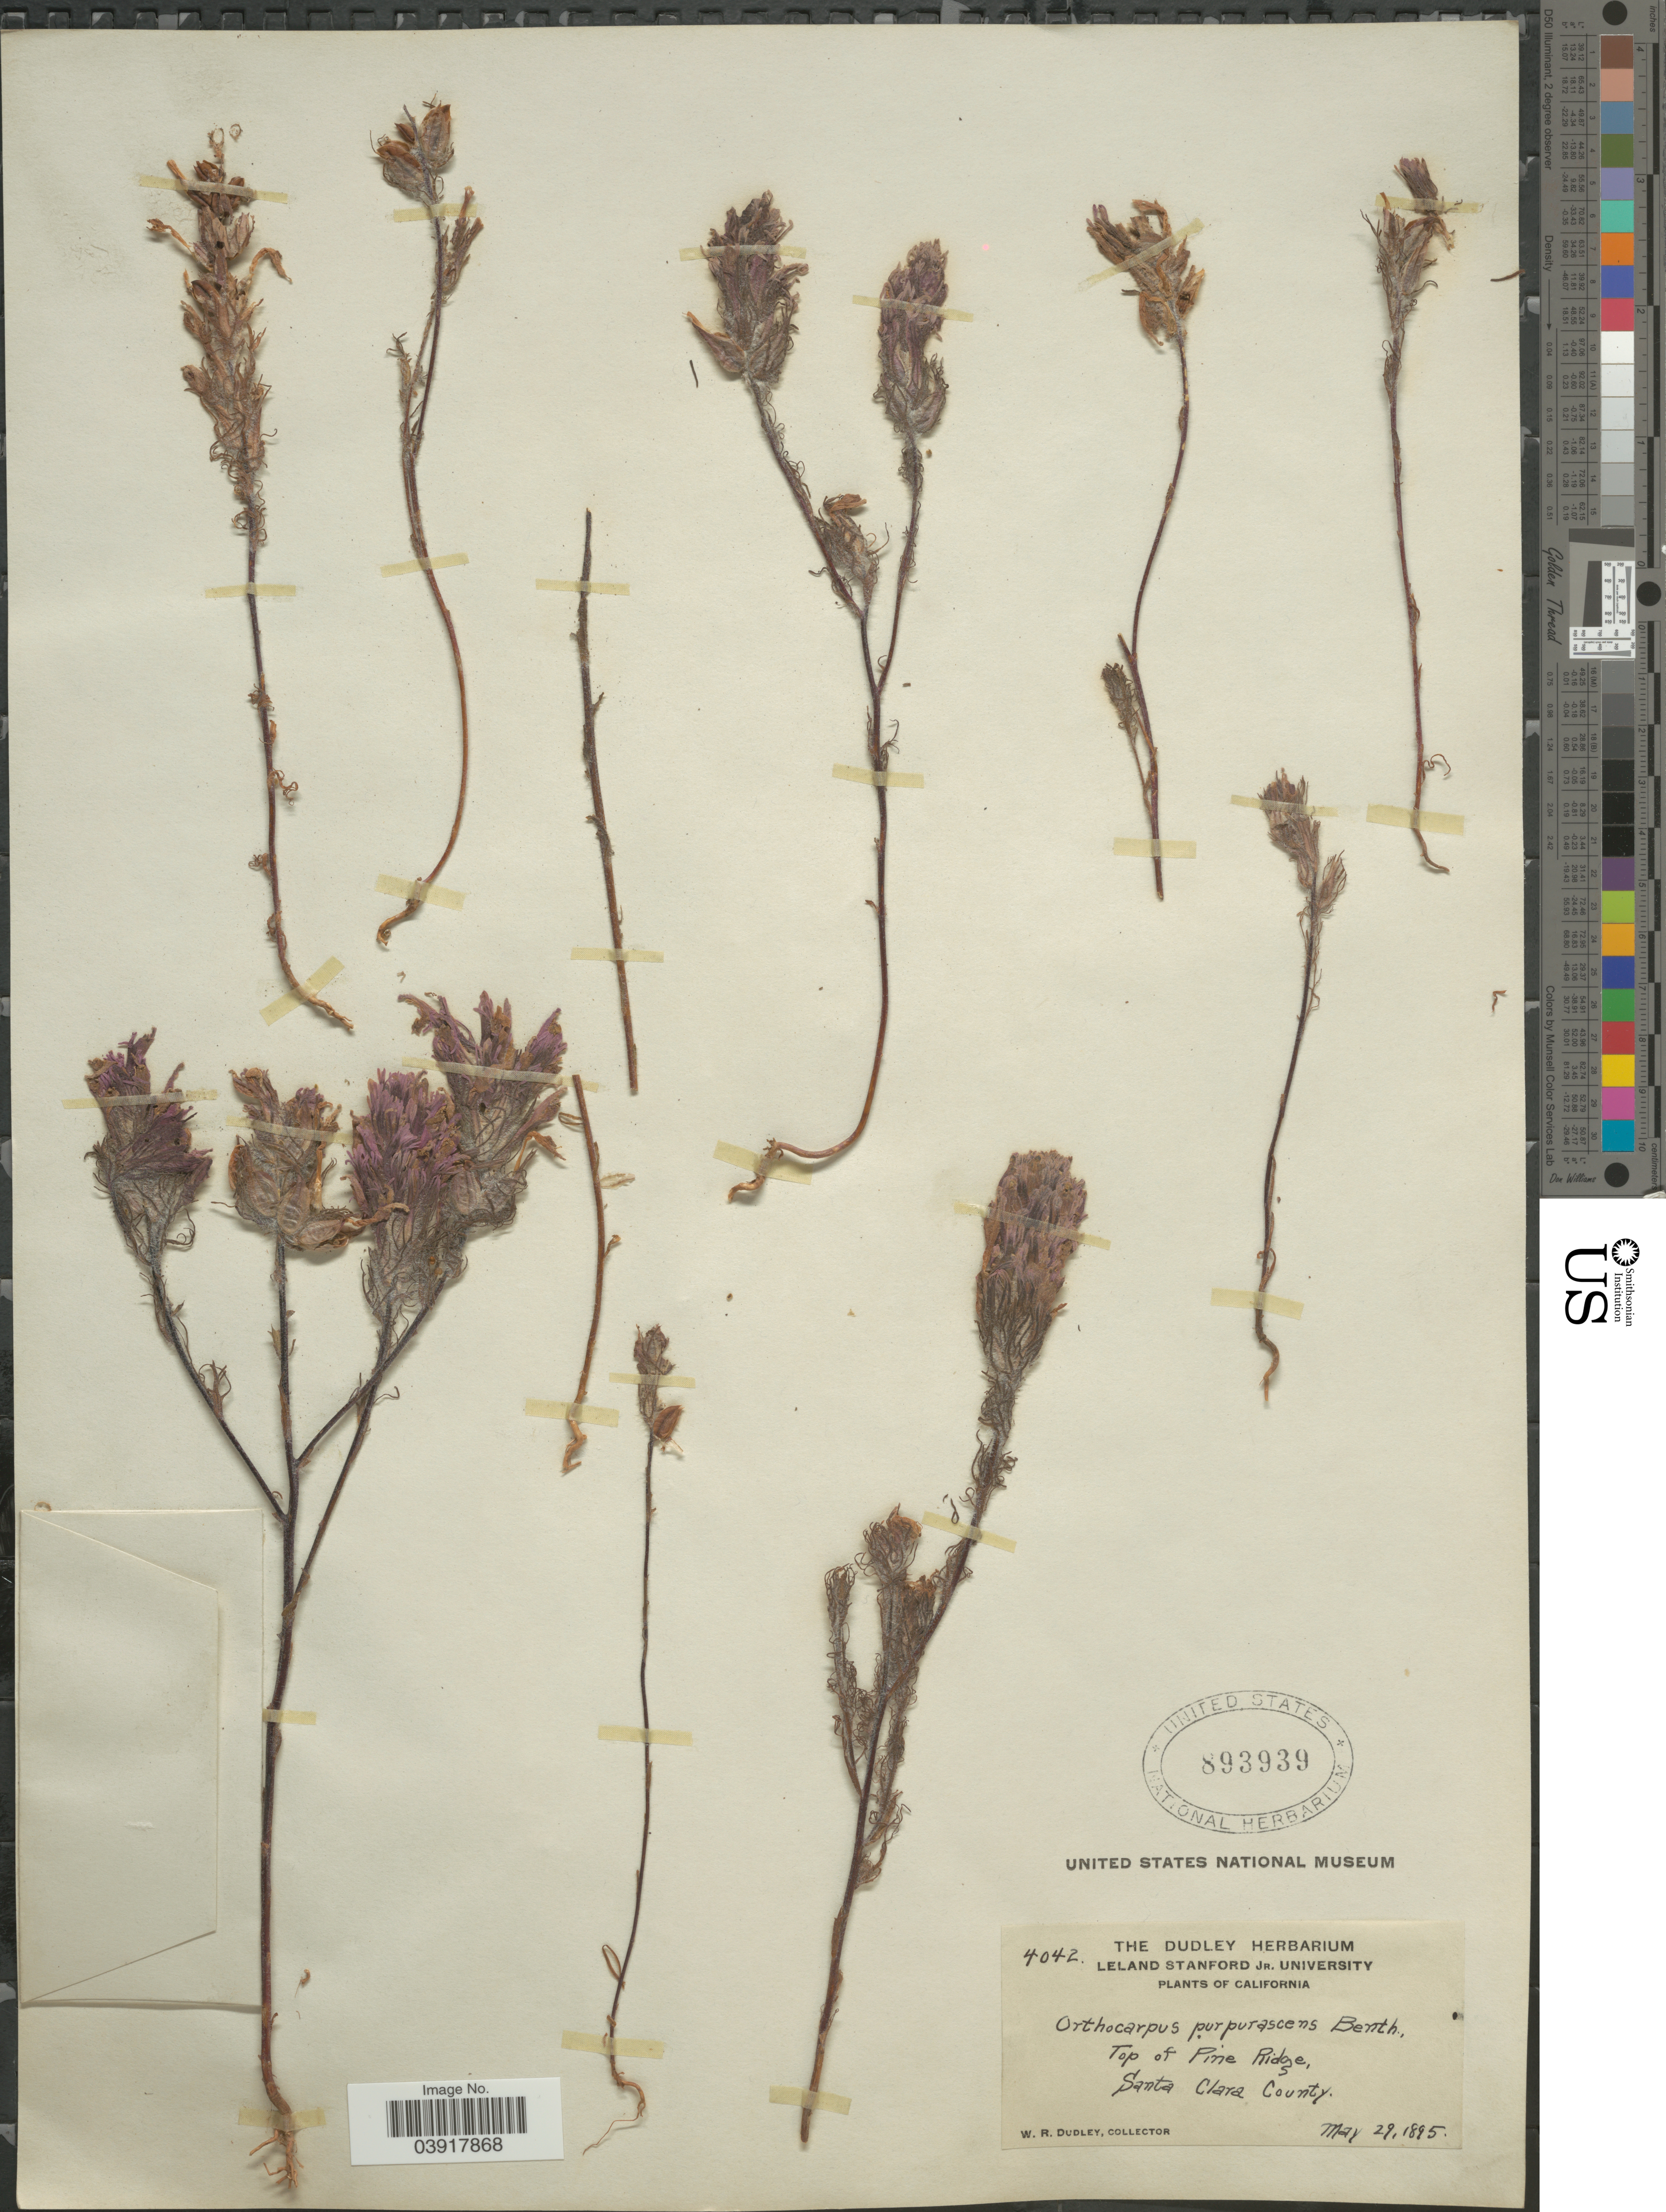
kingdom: Plantae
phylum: Tracheophyta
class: Magnoliopsida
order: Lamiales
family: Orobanchaceae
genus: Orthocarpus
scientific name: Orthocarpus purpurascens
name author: Benth.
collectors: W. Dudley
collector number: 4042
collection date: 1895-05-29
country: United States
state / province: California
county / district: Santa Clara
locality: Top of Pine Ridge, Santa Clara County.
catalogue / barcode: US 893939